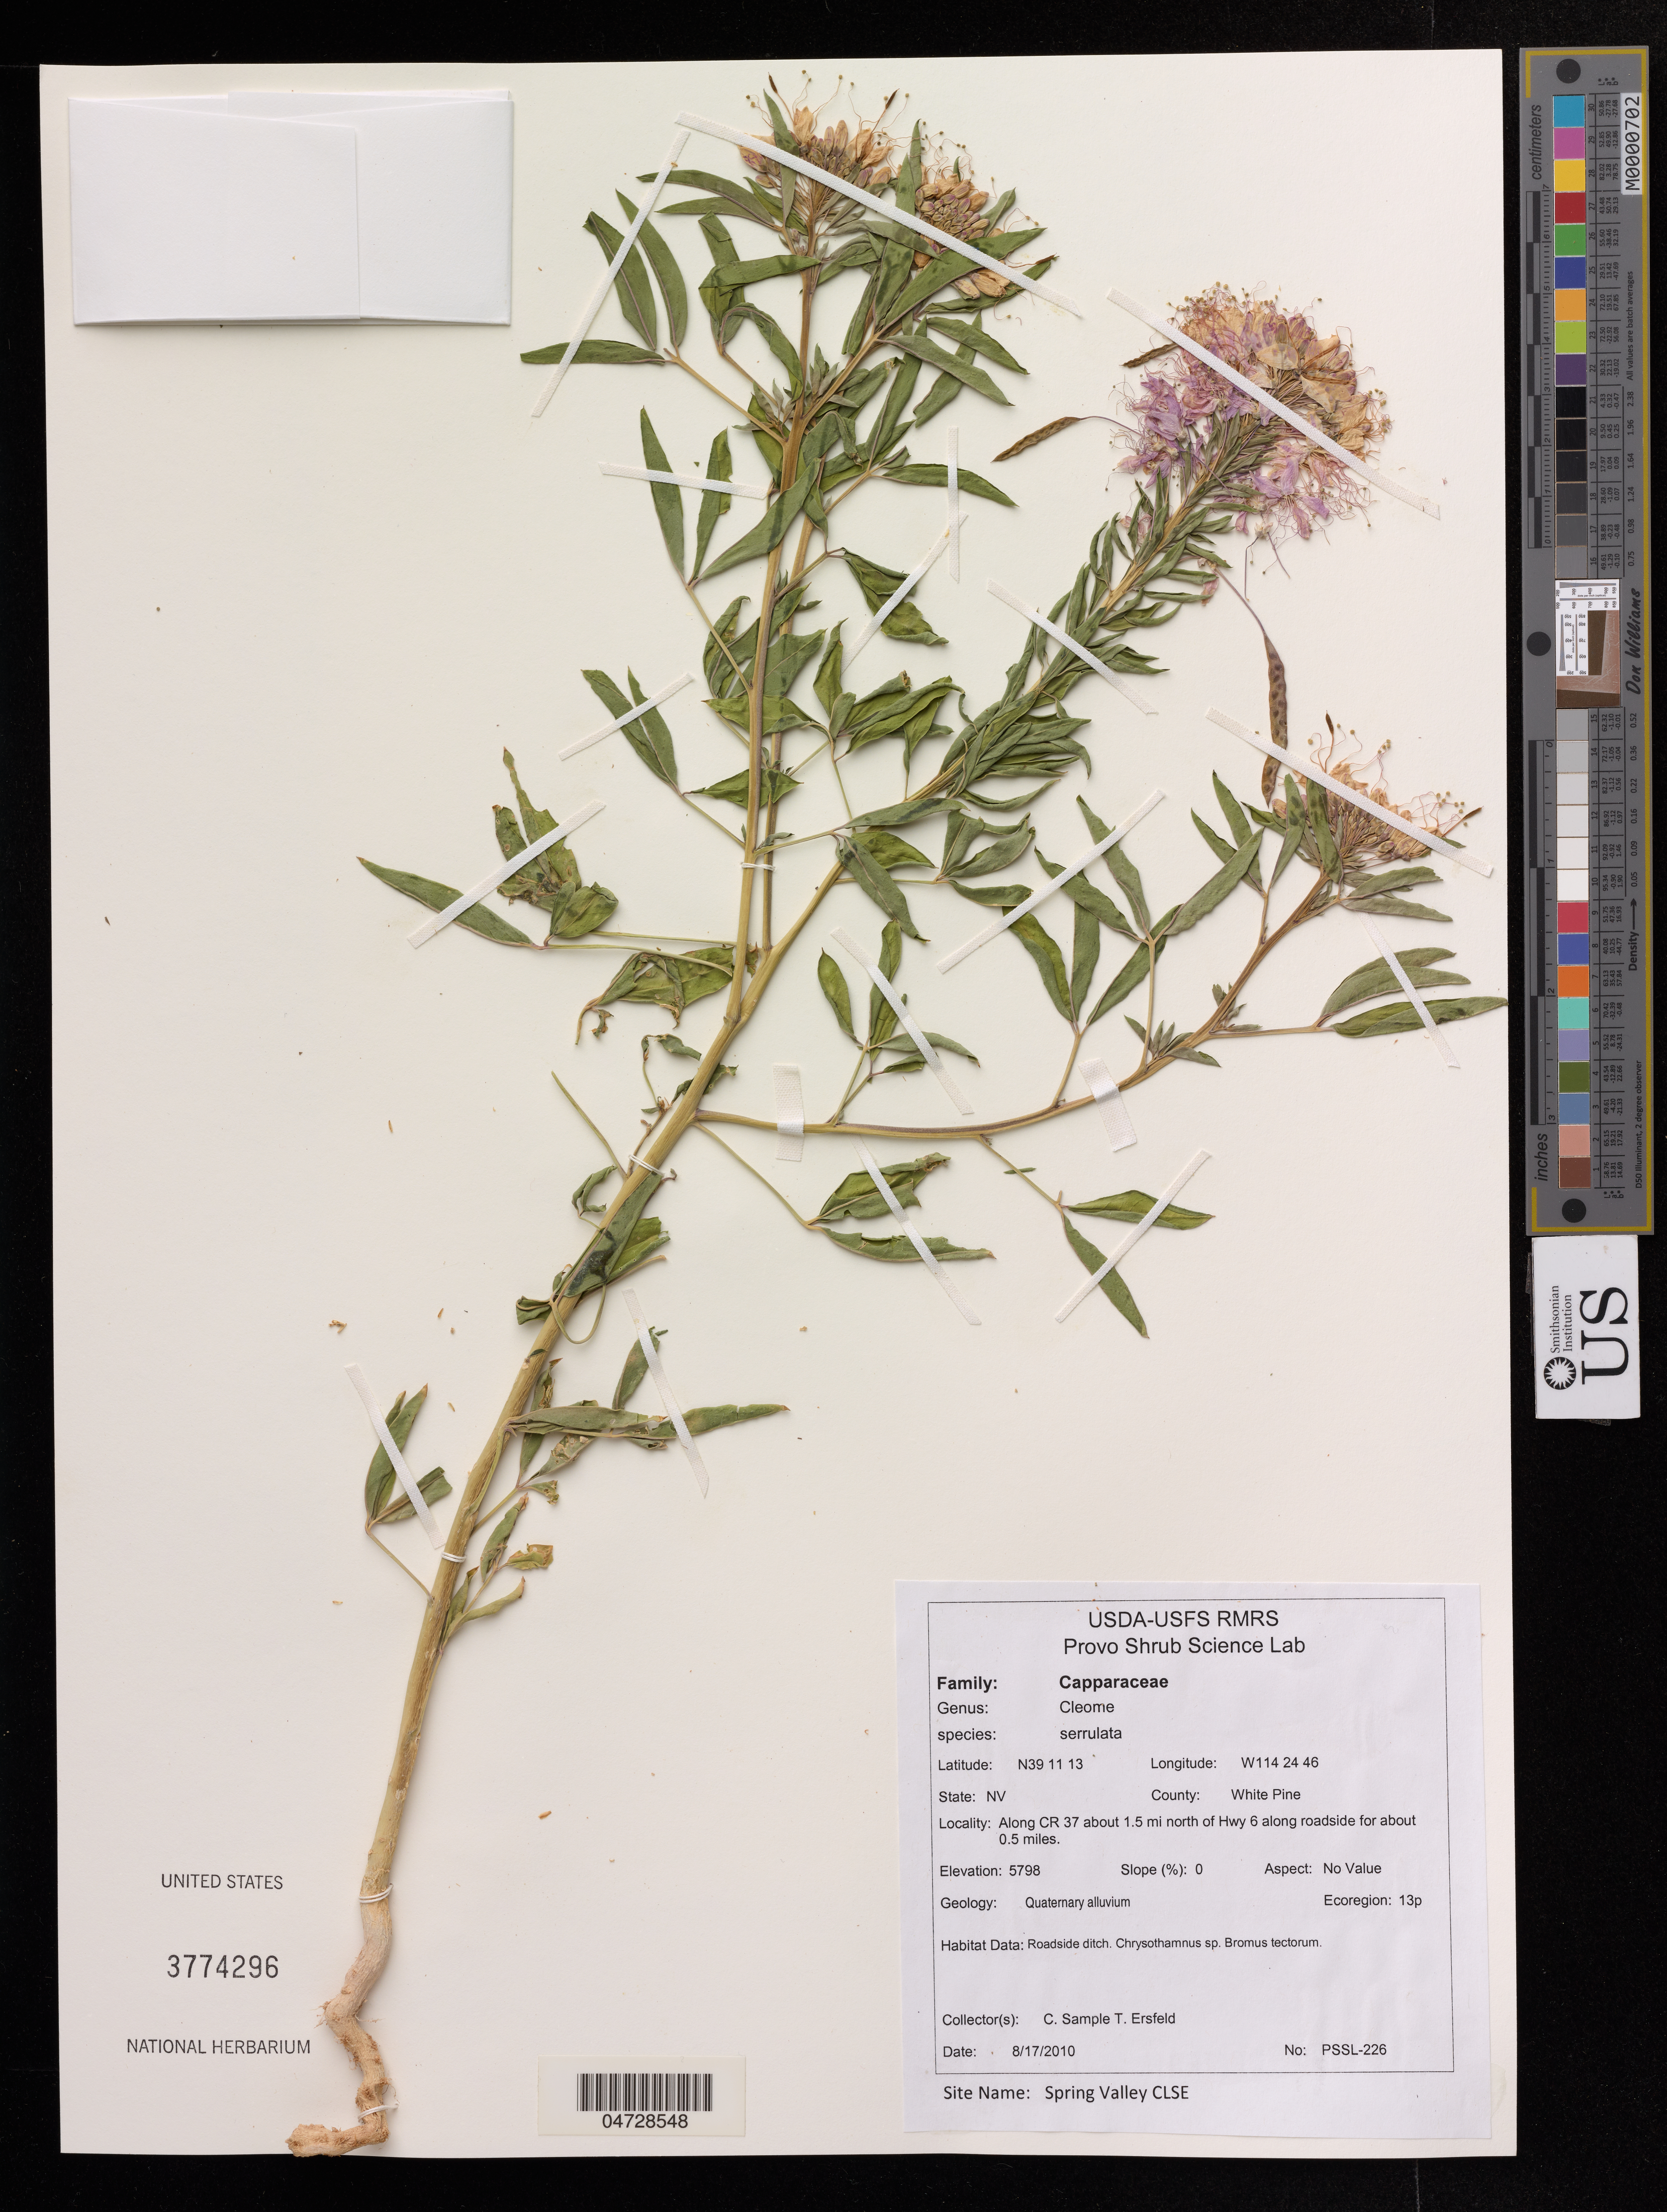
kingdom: Plantae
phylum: Tracheophyta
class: Magnoliopsida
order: Brassicales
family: Cleomaceae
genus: Cleome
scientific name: Cleome serrulata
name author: Pursh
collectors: C. Sample & T. Ersfeld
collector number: PSSL-226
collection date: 2010-08-17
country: United States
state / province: Nevada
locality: White Pine, Along CR 37 about 1.5 mi north of Kwy 6 along roadside for about 0.5 miles.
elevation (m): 1767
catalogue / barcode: US 3774296